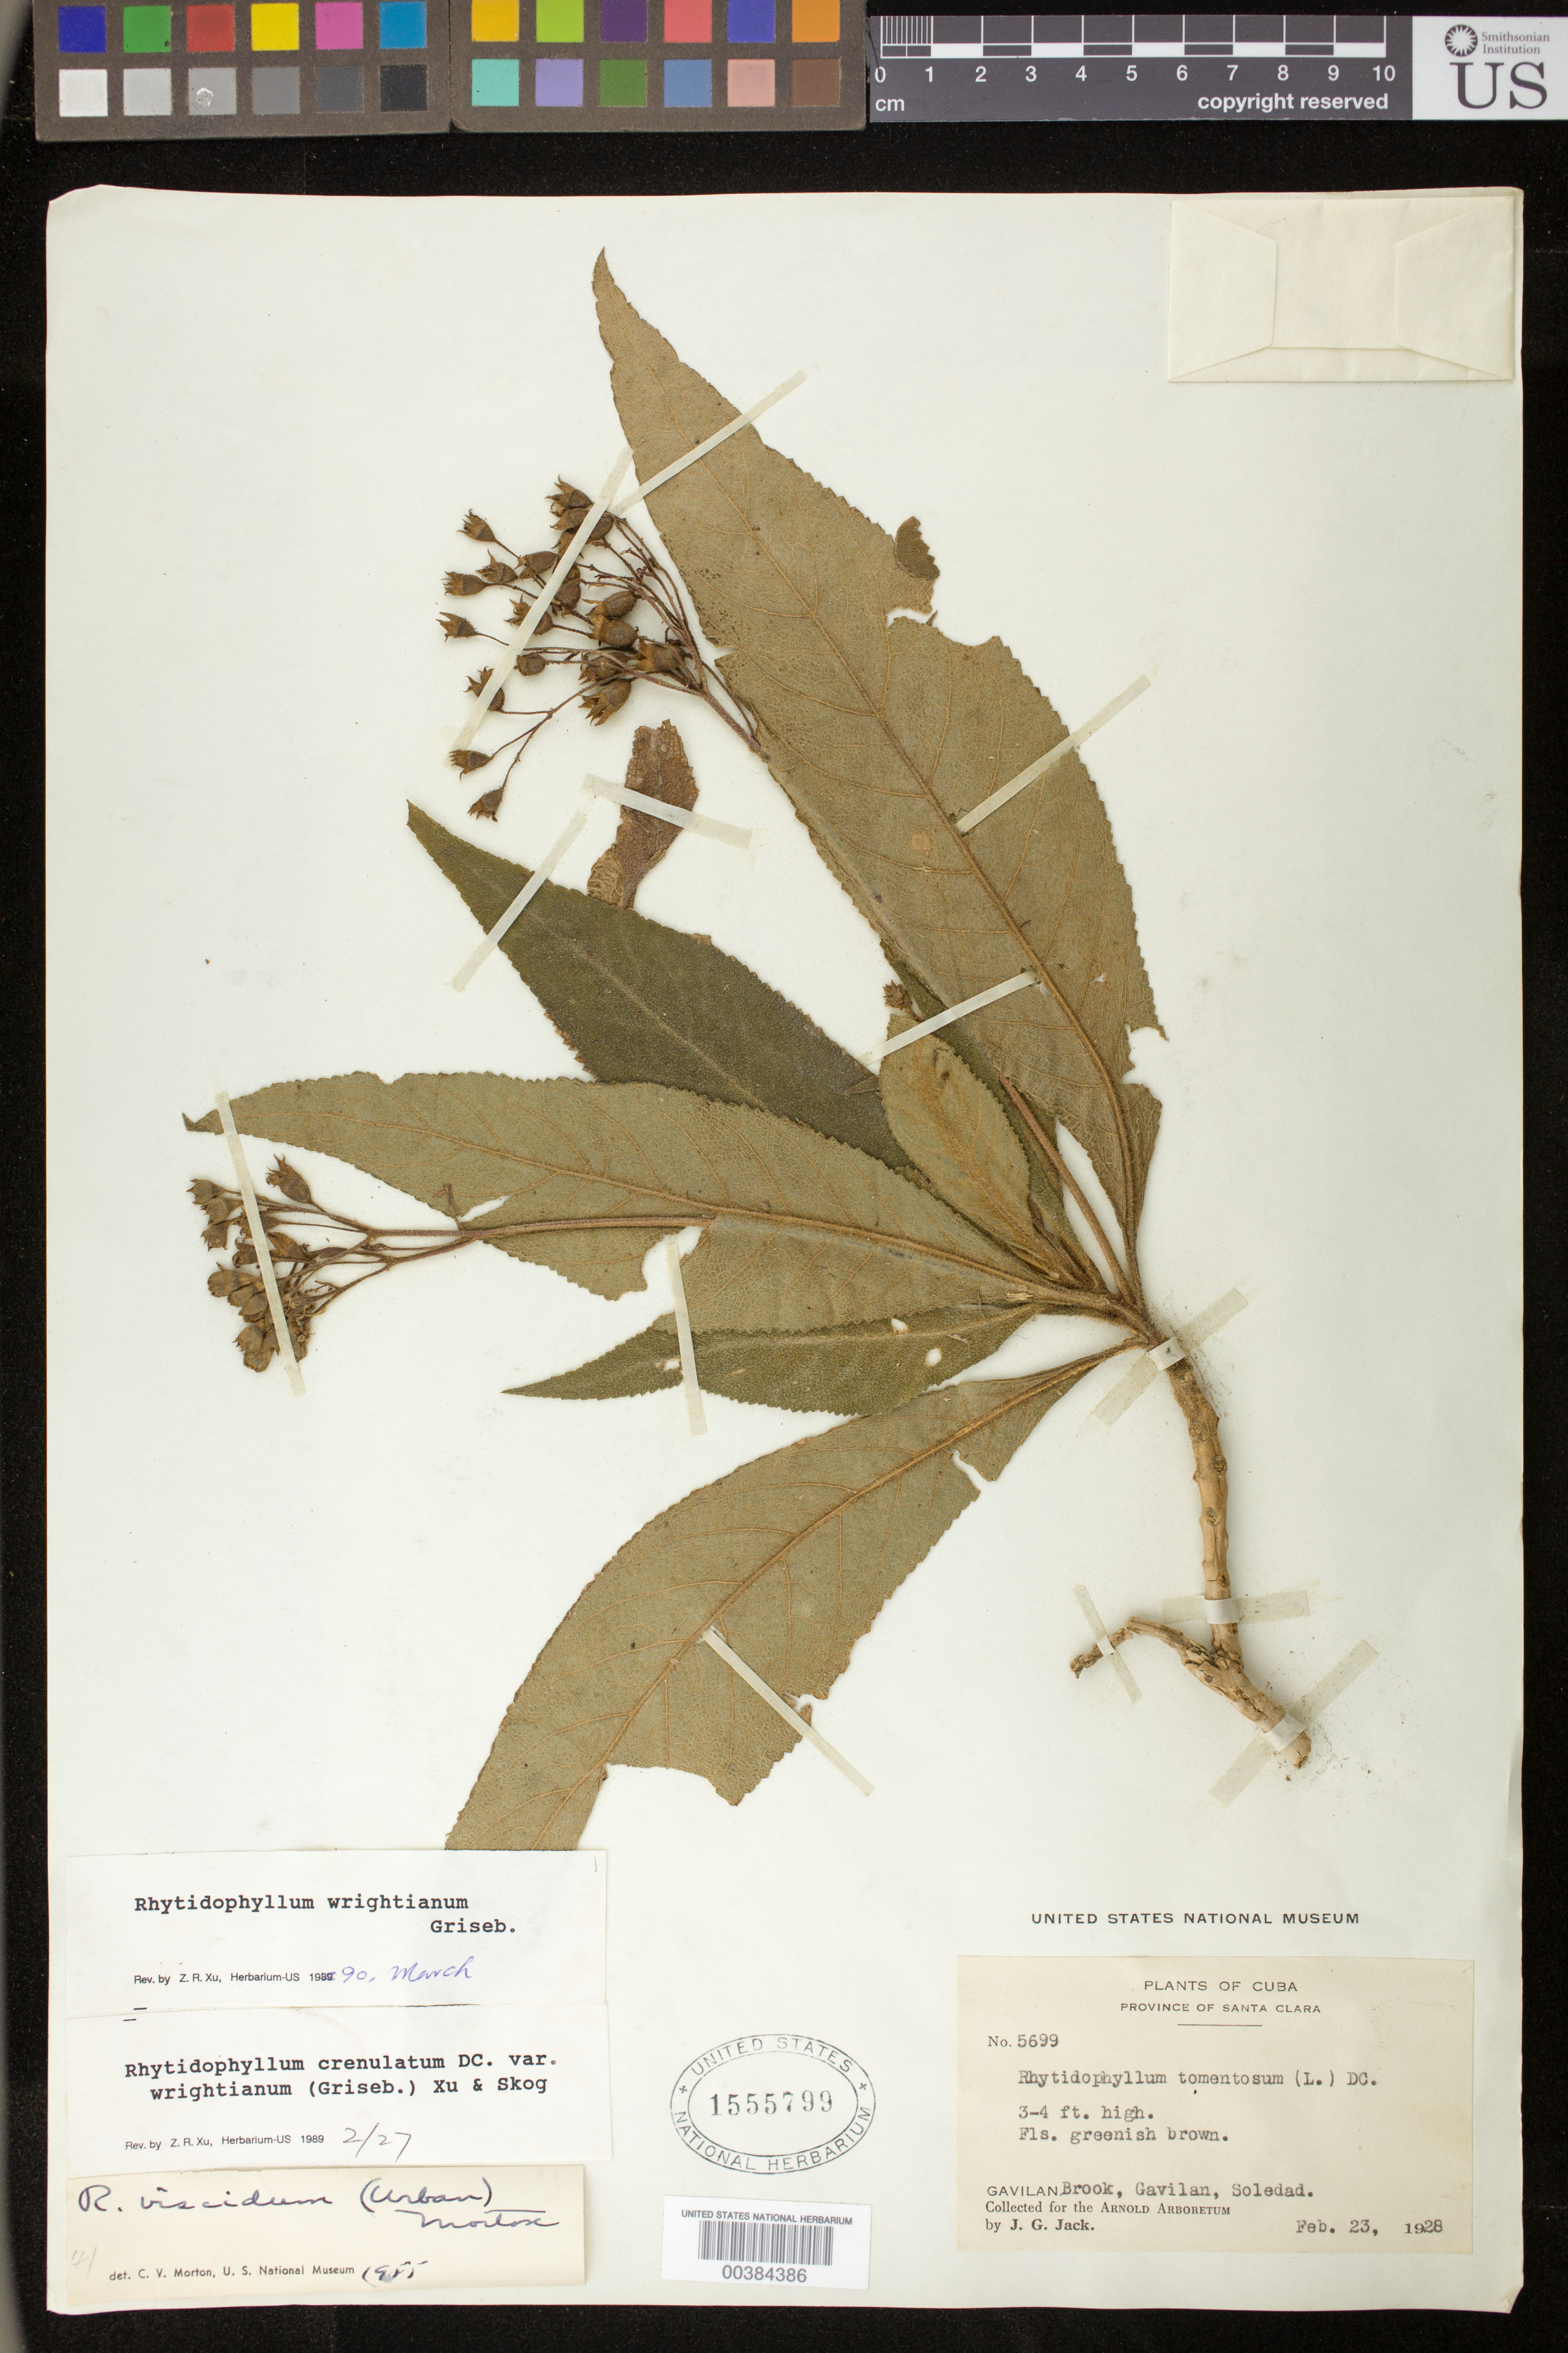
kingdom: Plantae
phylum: Tracheophyta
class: Magnoliopsida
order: Lamiales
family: Gesneriaceae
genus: Rhytidophyllum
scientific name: Rhytidophyllum wrightianum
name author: Griseb.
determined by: Skog, Laurence E.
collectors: J. G. Jack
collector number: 5699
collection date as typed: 23 Feb 1928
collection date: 1928-02-23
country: Cuba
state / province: Las Villas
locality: Prov. Santa Clara; Gavilan Brook, Gavilan, Soledad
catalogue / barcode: US 1555799